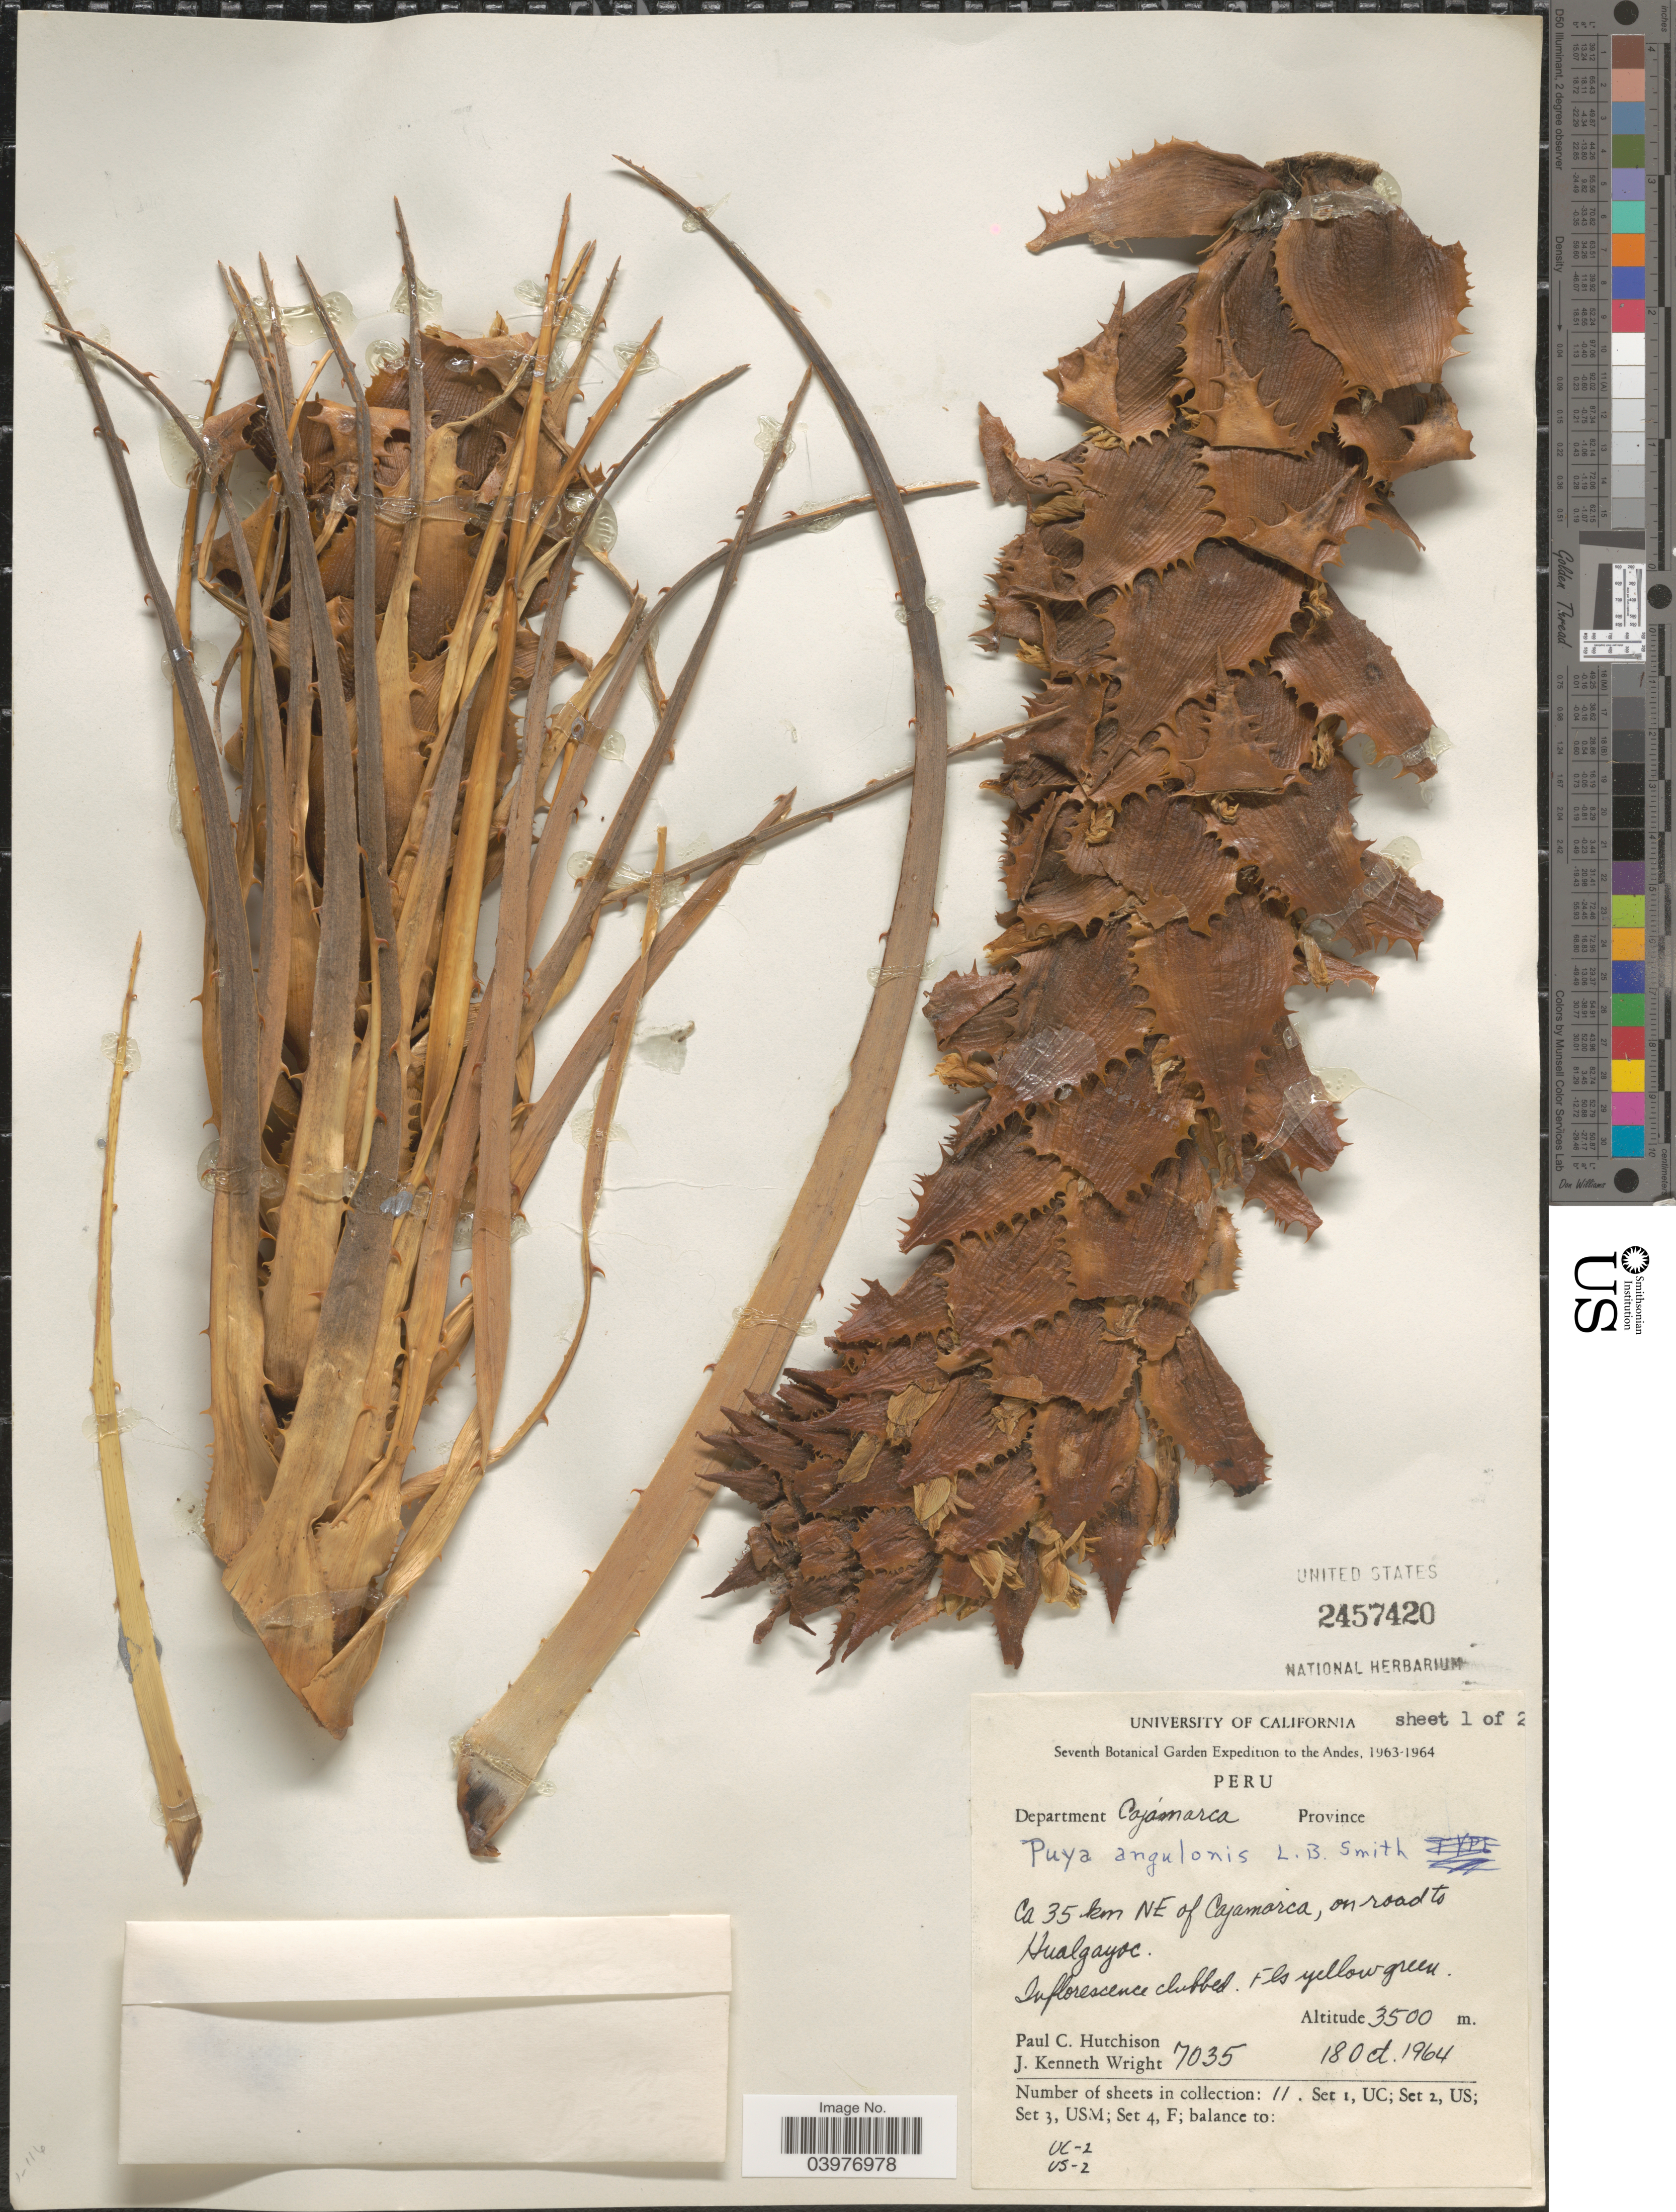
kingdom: Plantae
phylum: Tracheophyta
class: Liliopsida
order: Poales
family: Bromeliaceae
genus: Puya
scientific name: Puya angulonis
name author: L.B. Sm.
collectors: P. C. Hutchison & J. K. Wright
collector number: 7035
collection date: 1964-10-18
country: Peru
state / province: Cajamarca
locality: Andes. Department Cajamarca. Ca 35km NE of Cajamarca, on road to Hualgayoc.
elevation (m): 3500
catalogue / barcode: US 2457420